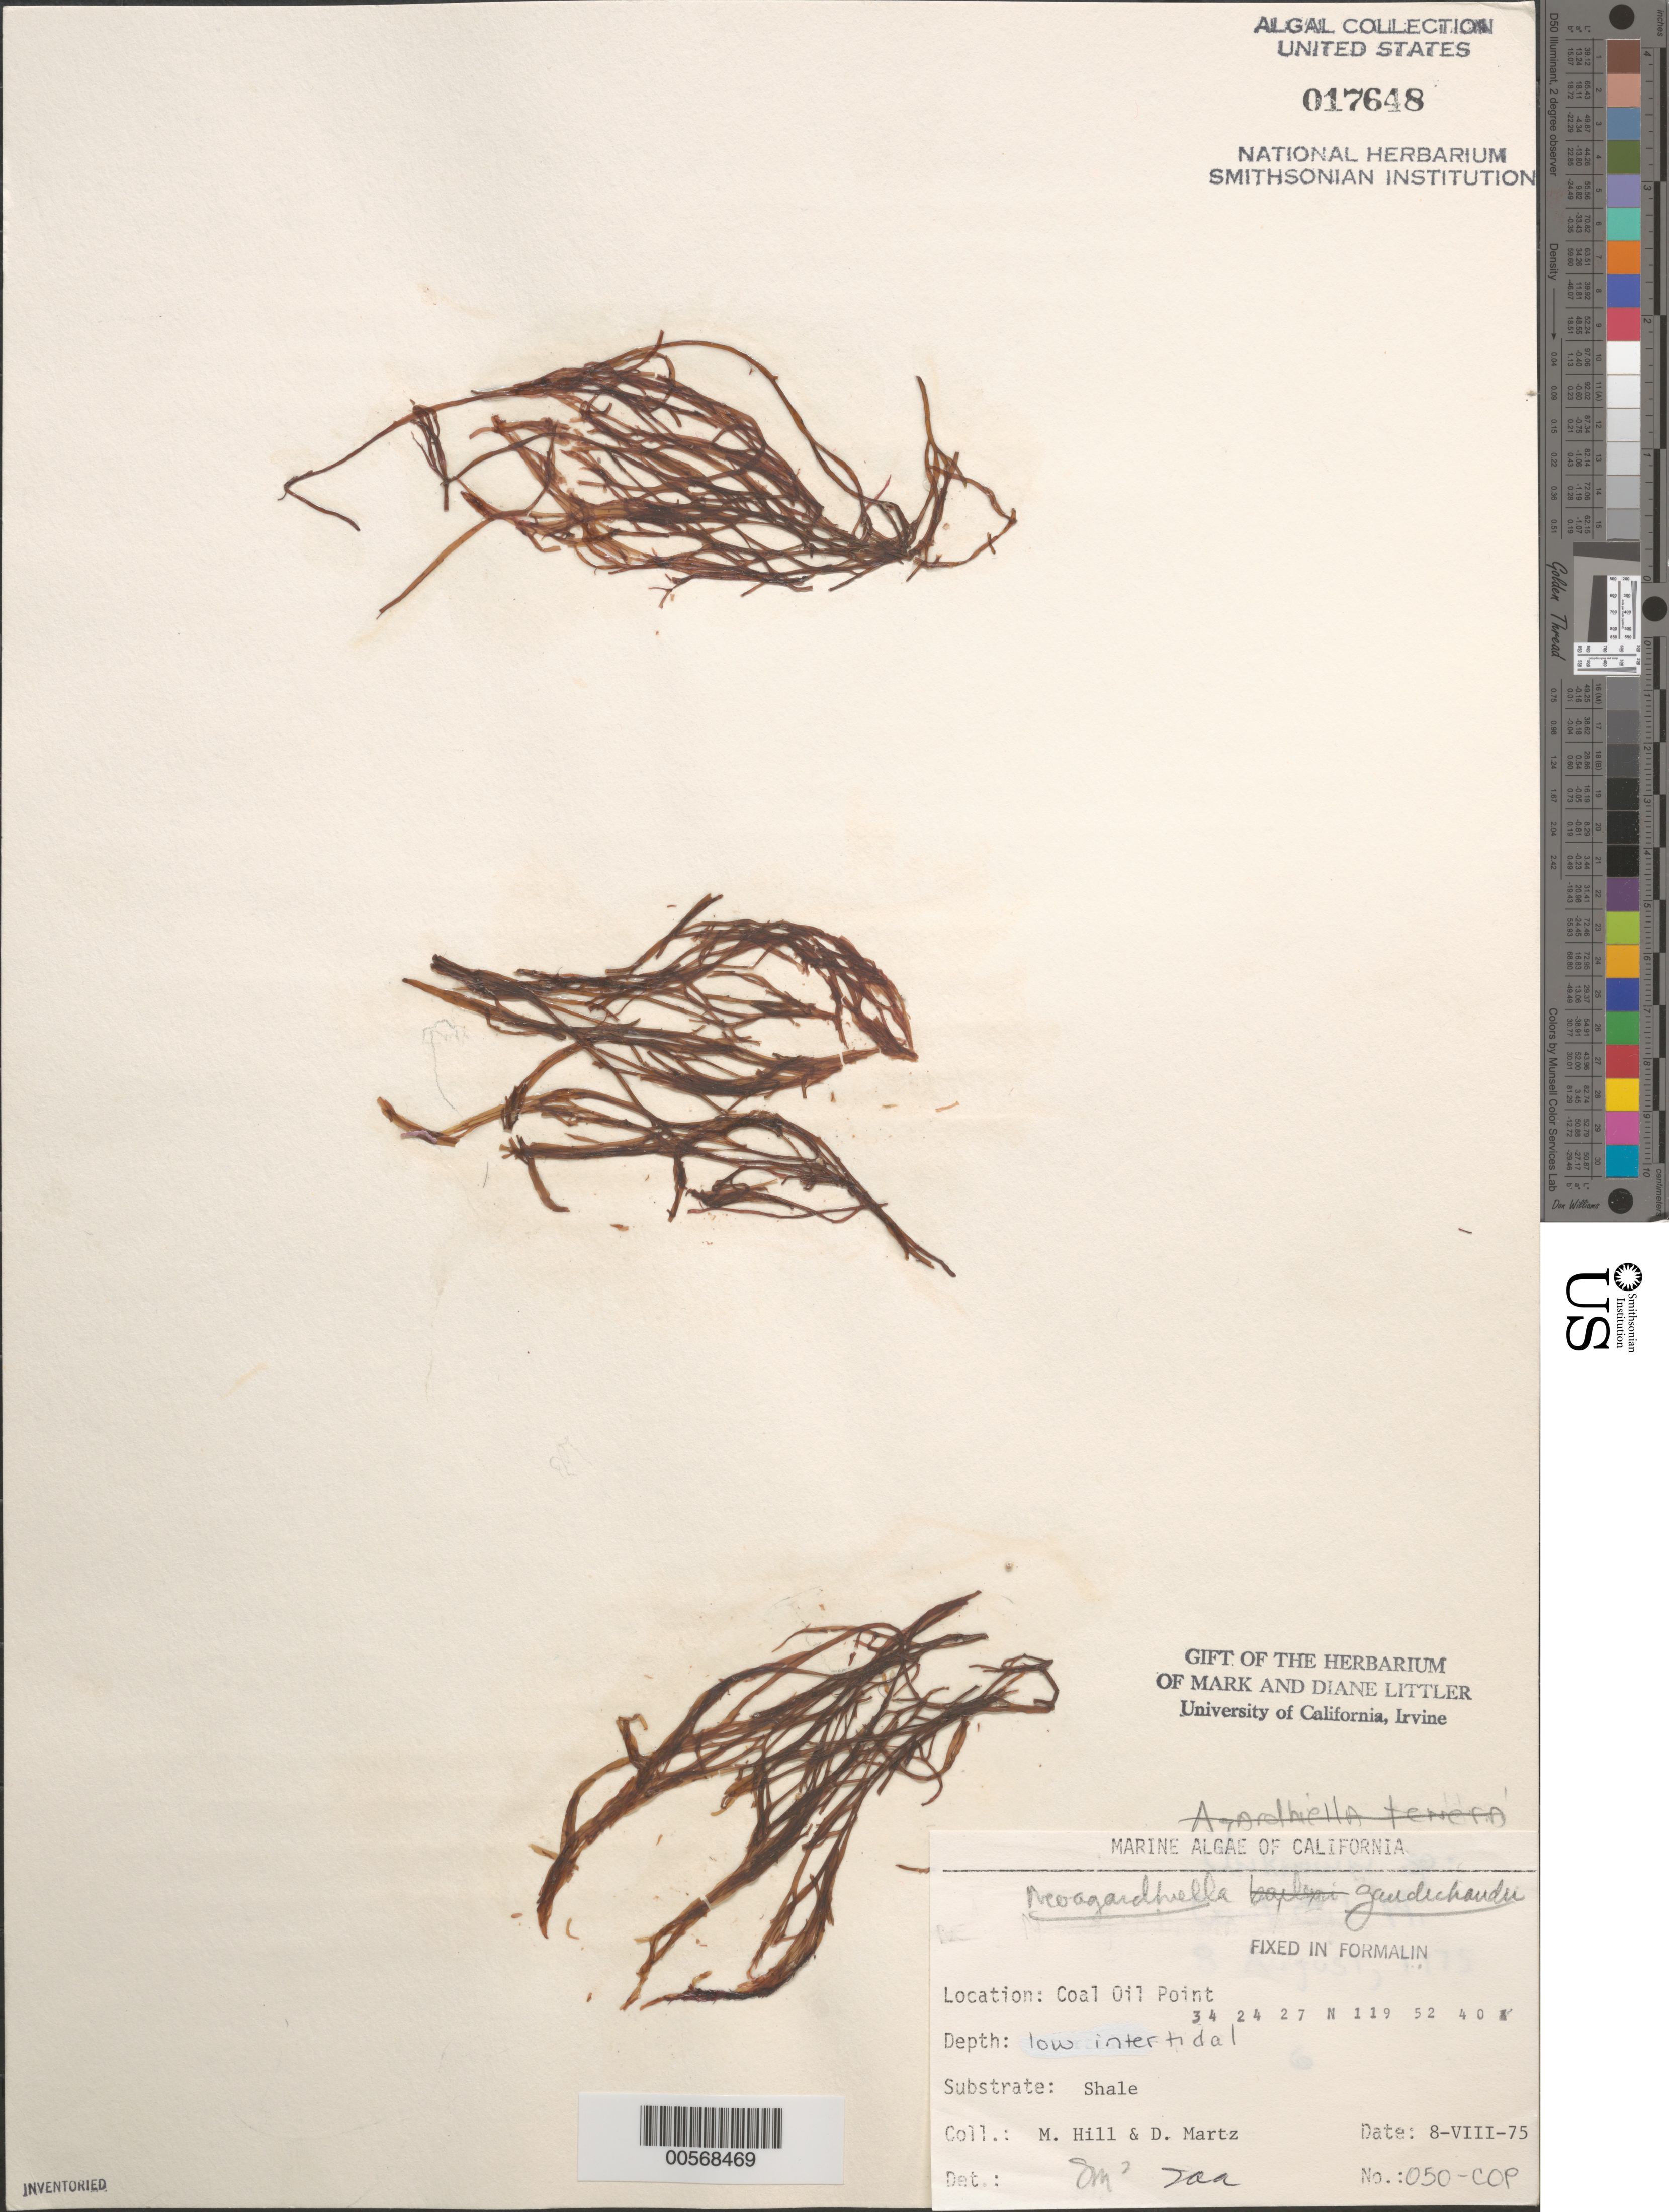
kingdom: Plantae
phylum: Rhodophyta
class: Florideophyceae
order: Gigartinales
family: Solieriaceae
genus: Sarcodiotheca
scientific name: Sarcodiotheca gaudichaudii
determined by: Algae name updating Project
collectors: M. Hill & D. Martz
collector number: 050-cop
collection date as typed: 08 Aug 1975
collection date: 1975-08-08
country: United States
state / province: California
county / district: Santa Barbara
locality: Coal Oil Point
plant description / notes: BLM-SOCALBIGHT Rocky Intertidal Survey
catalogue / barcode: US 17648